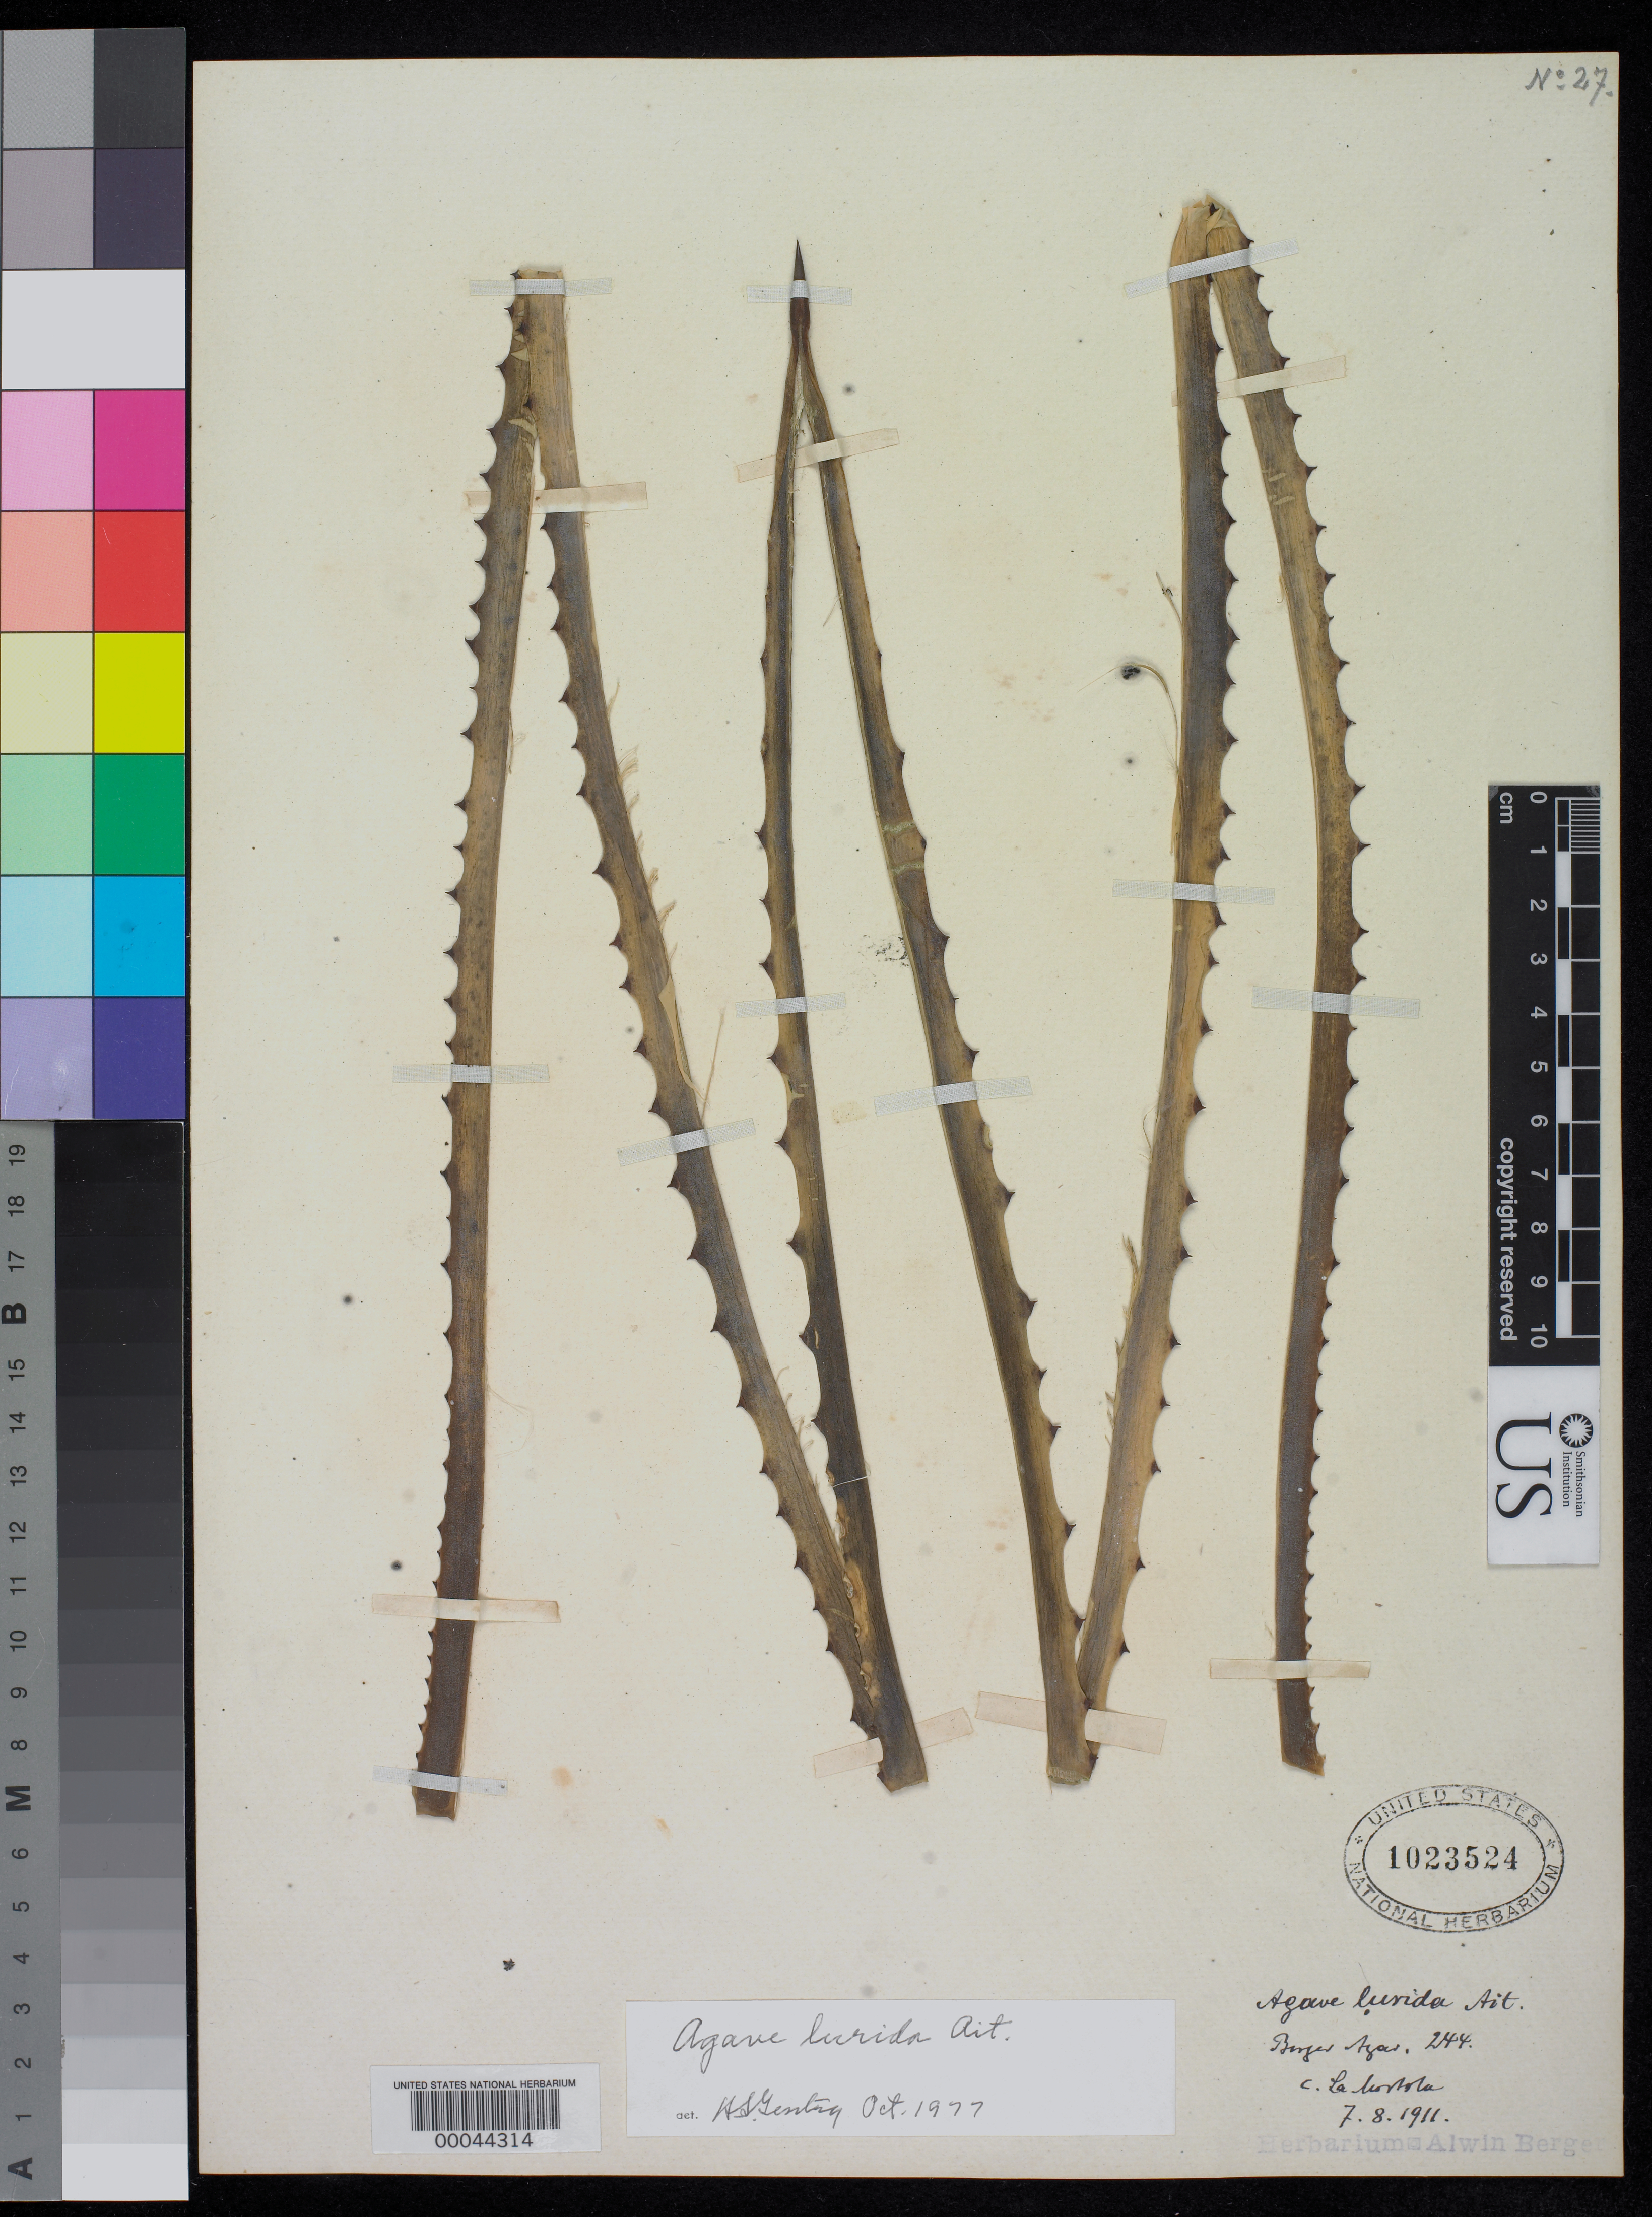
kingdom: Plantae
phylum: Tracheophyta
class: Liliopsida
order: Asparagales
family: Asparagaceae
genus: Agave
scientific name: Agave lurida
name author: Aiton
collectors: ex herb. A. Berger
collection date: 1909-06-02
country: Mexico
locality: Cultivated at La Mortola, Italy.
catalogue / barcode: US 1023524